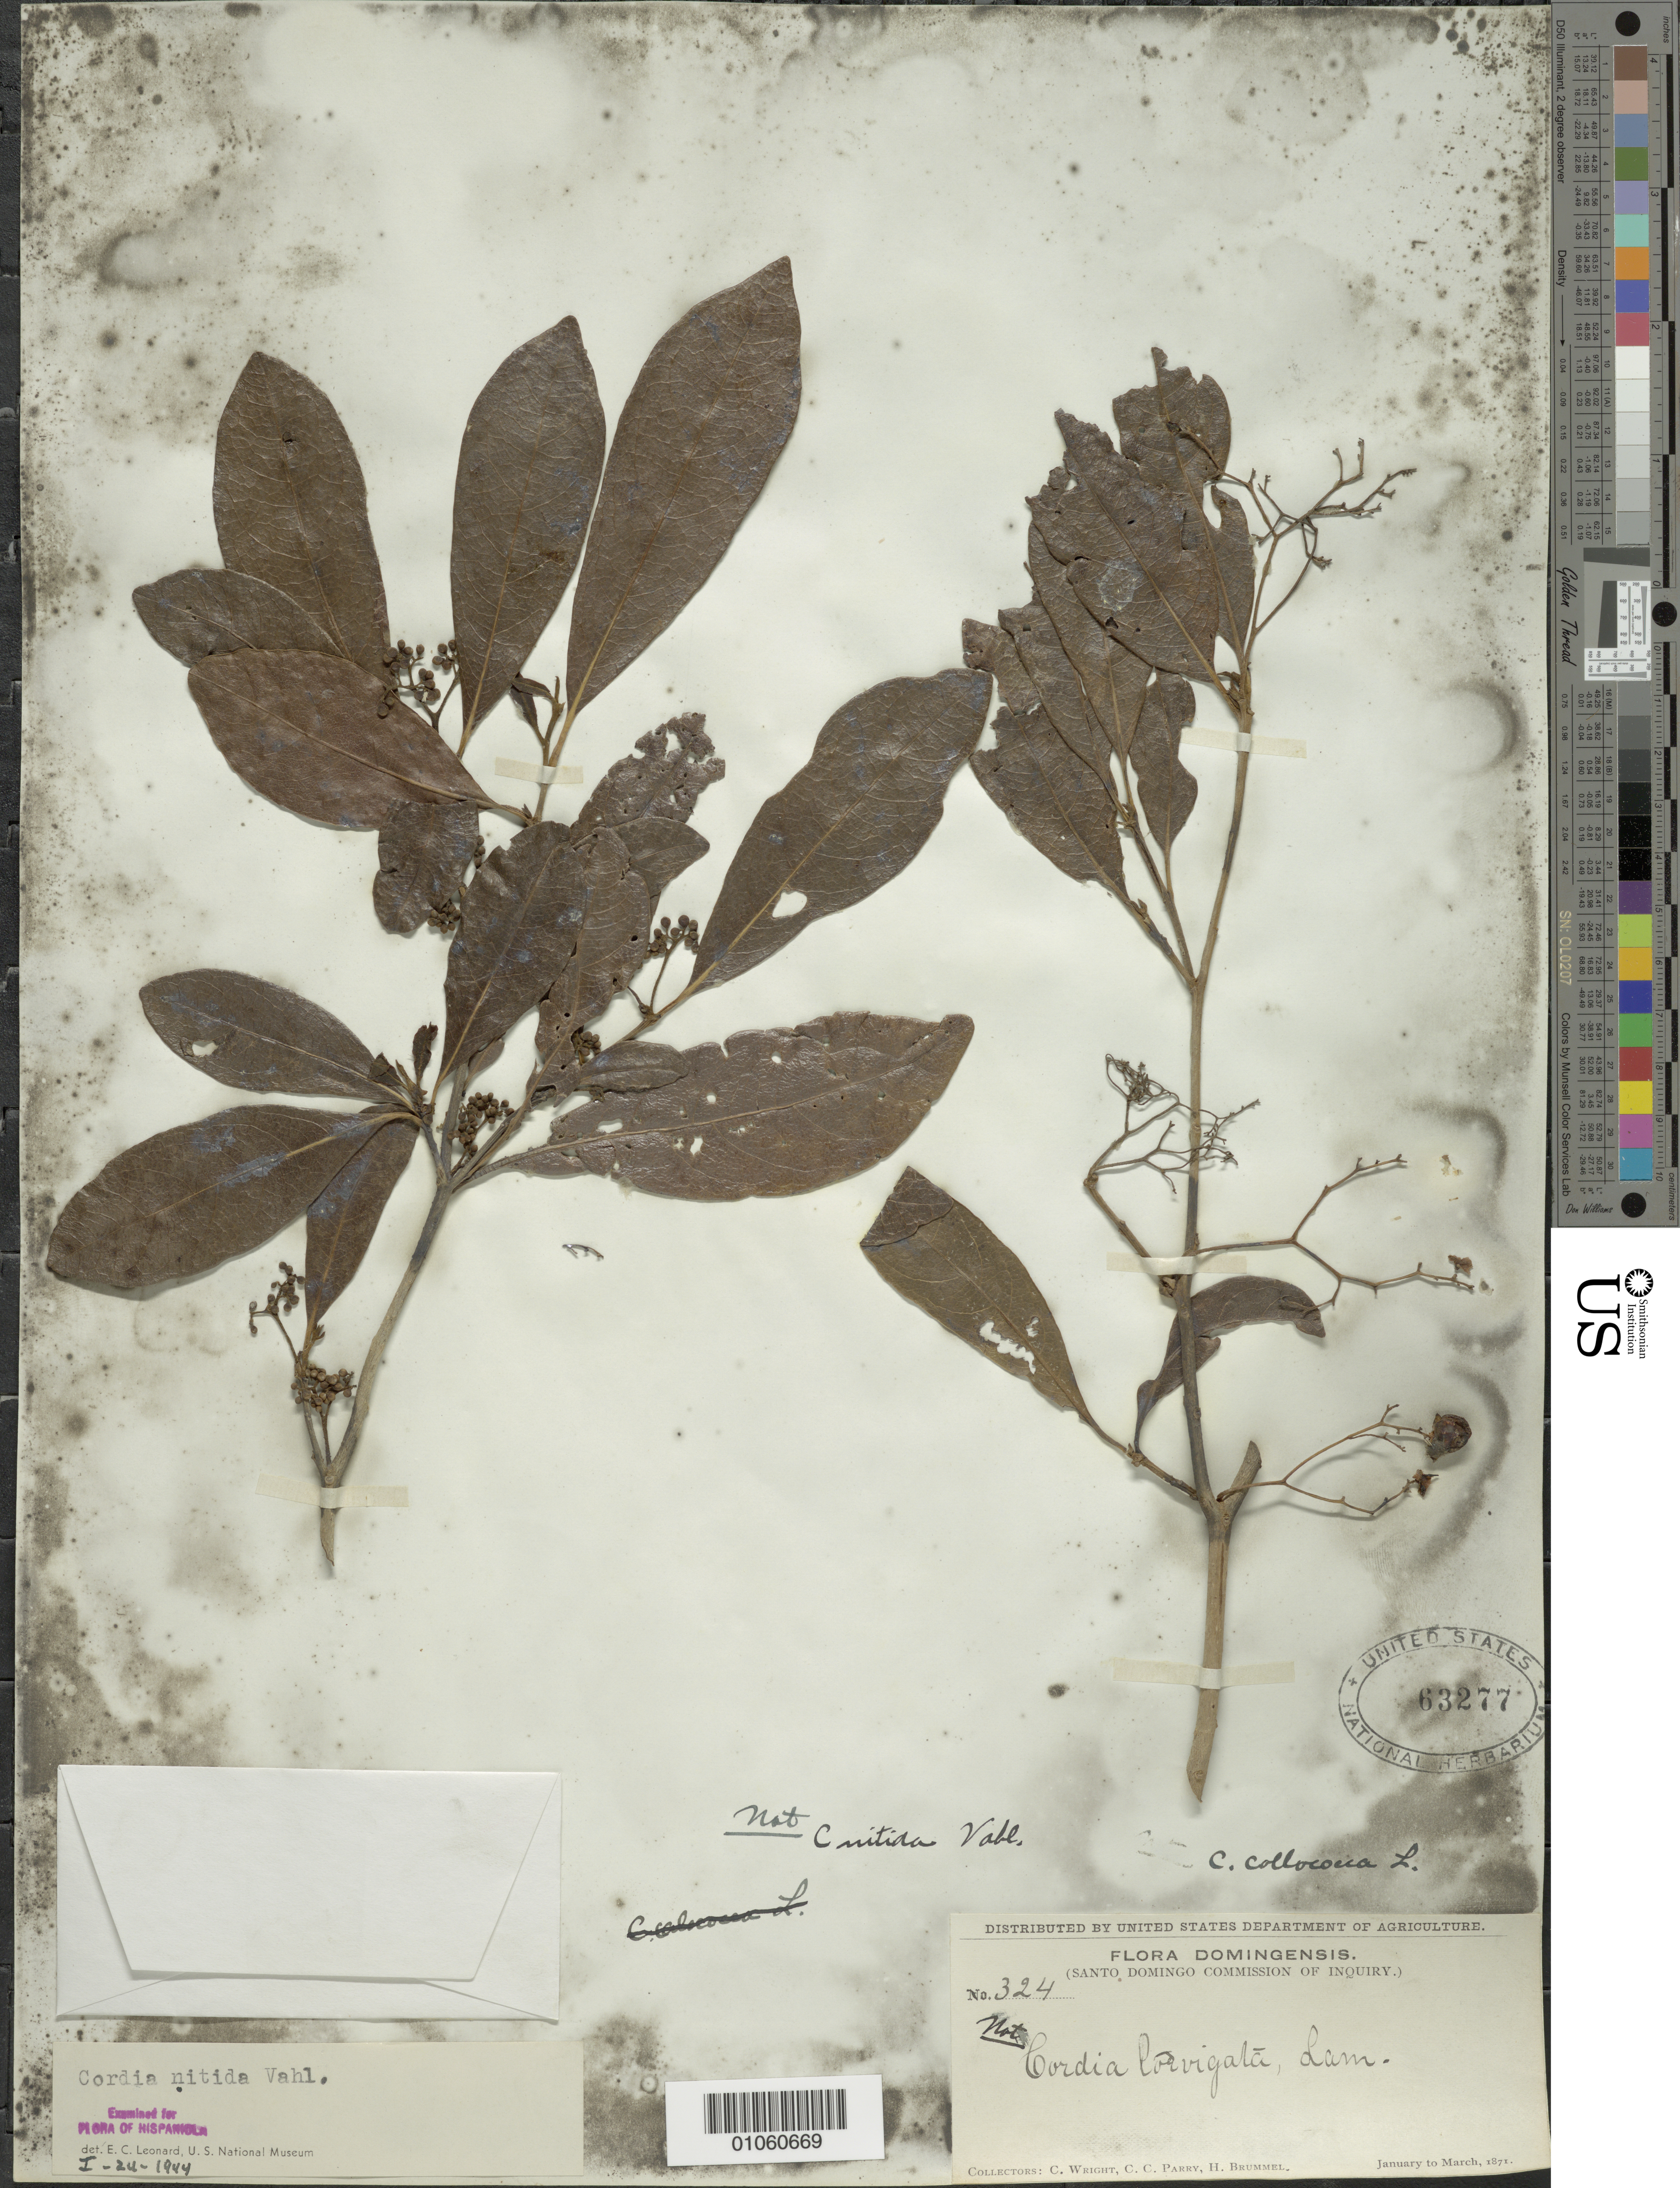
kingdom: Plantae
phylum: Tracheophyta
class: Magnoliopsida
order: Boraginales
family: Cordiaceae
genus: Cordia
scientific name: Cordia laevigata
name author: Lam.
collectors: C. Wright, C. C. Parry & H. Brummel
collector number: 324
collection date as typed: Jan 1871 to -- Mar 1871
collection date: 1871-01/1871-03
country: Dominican Republic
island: Hispaniola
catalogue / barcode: US 63277